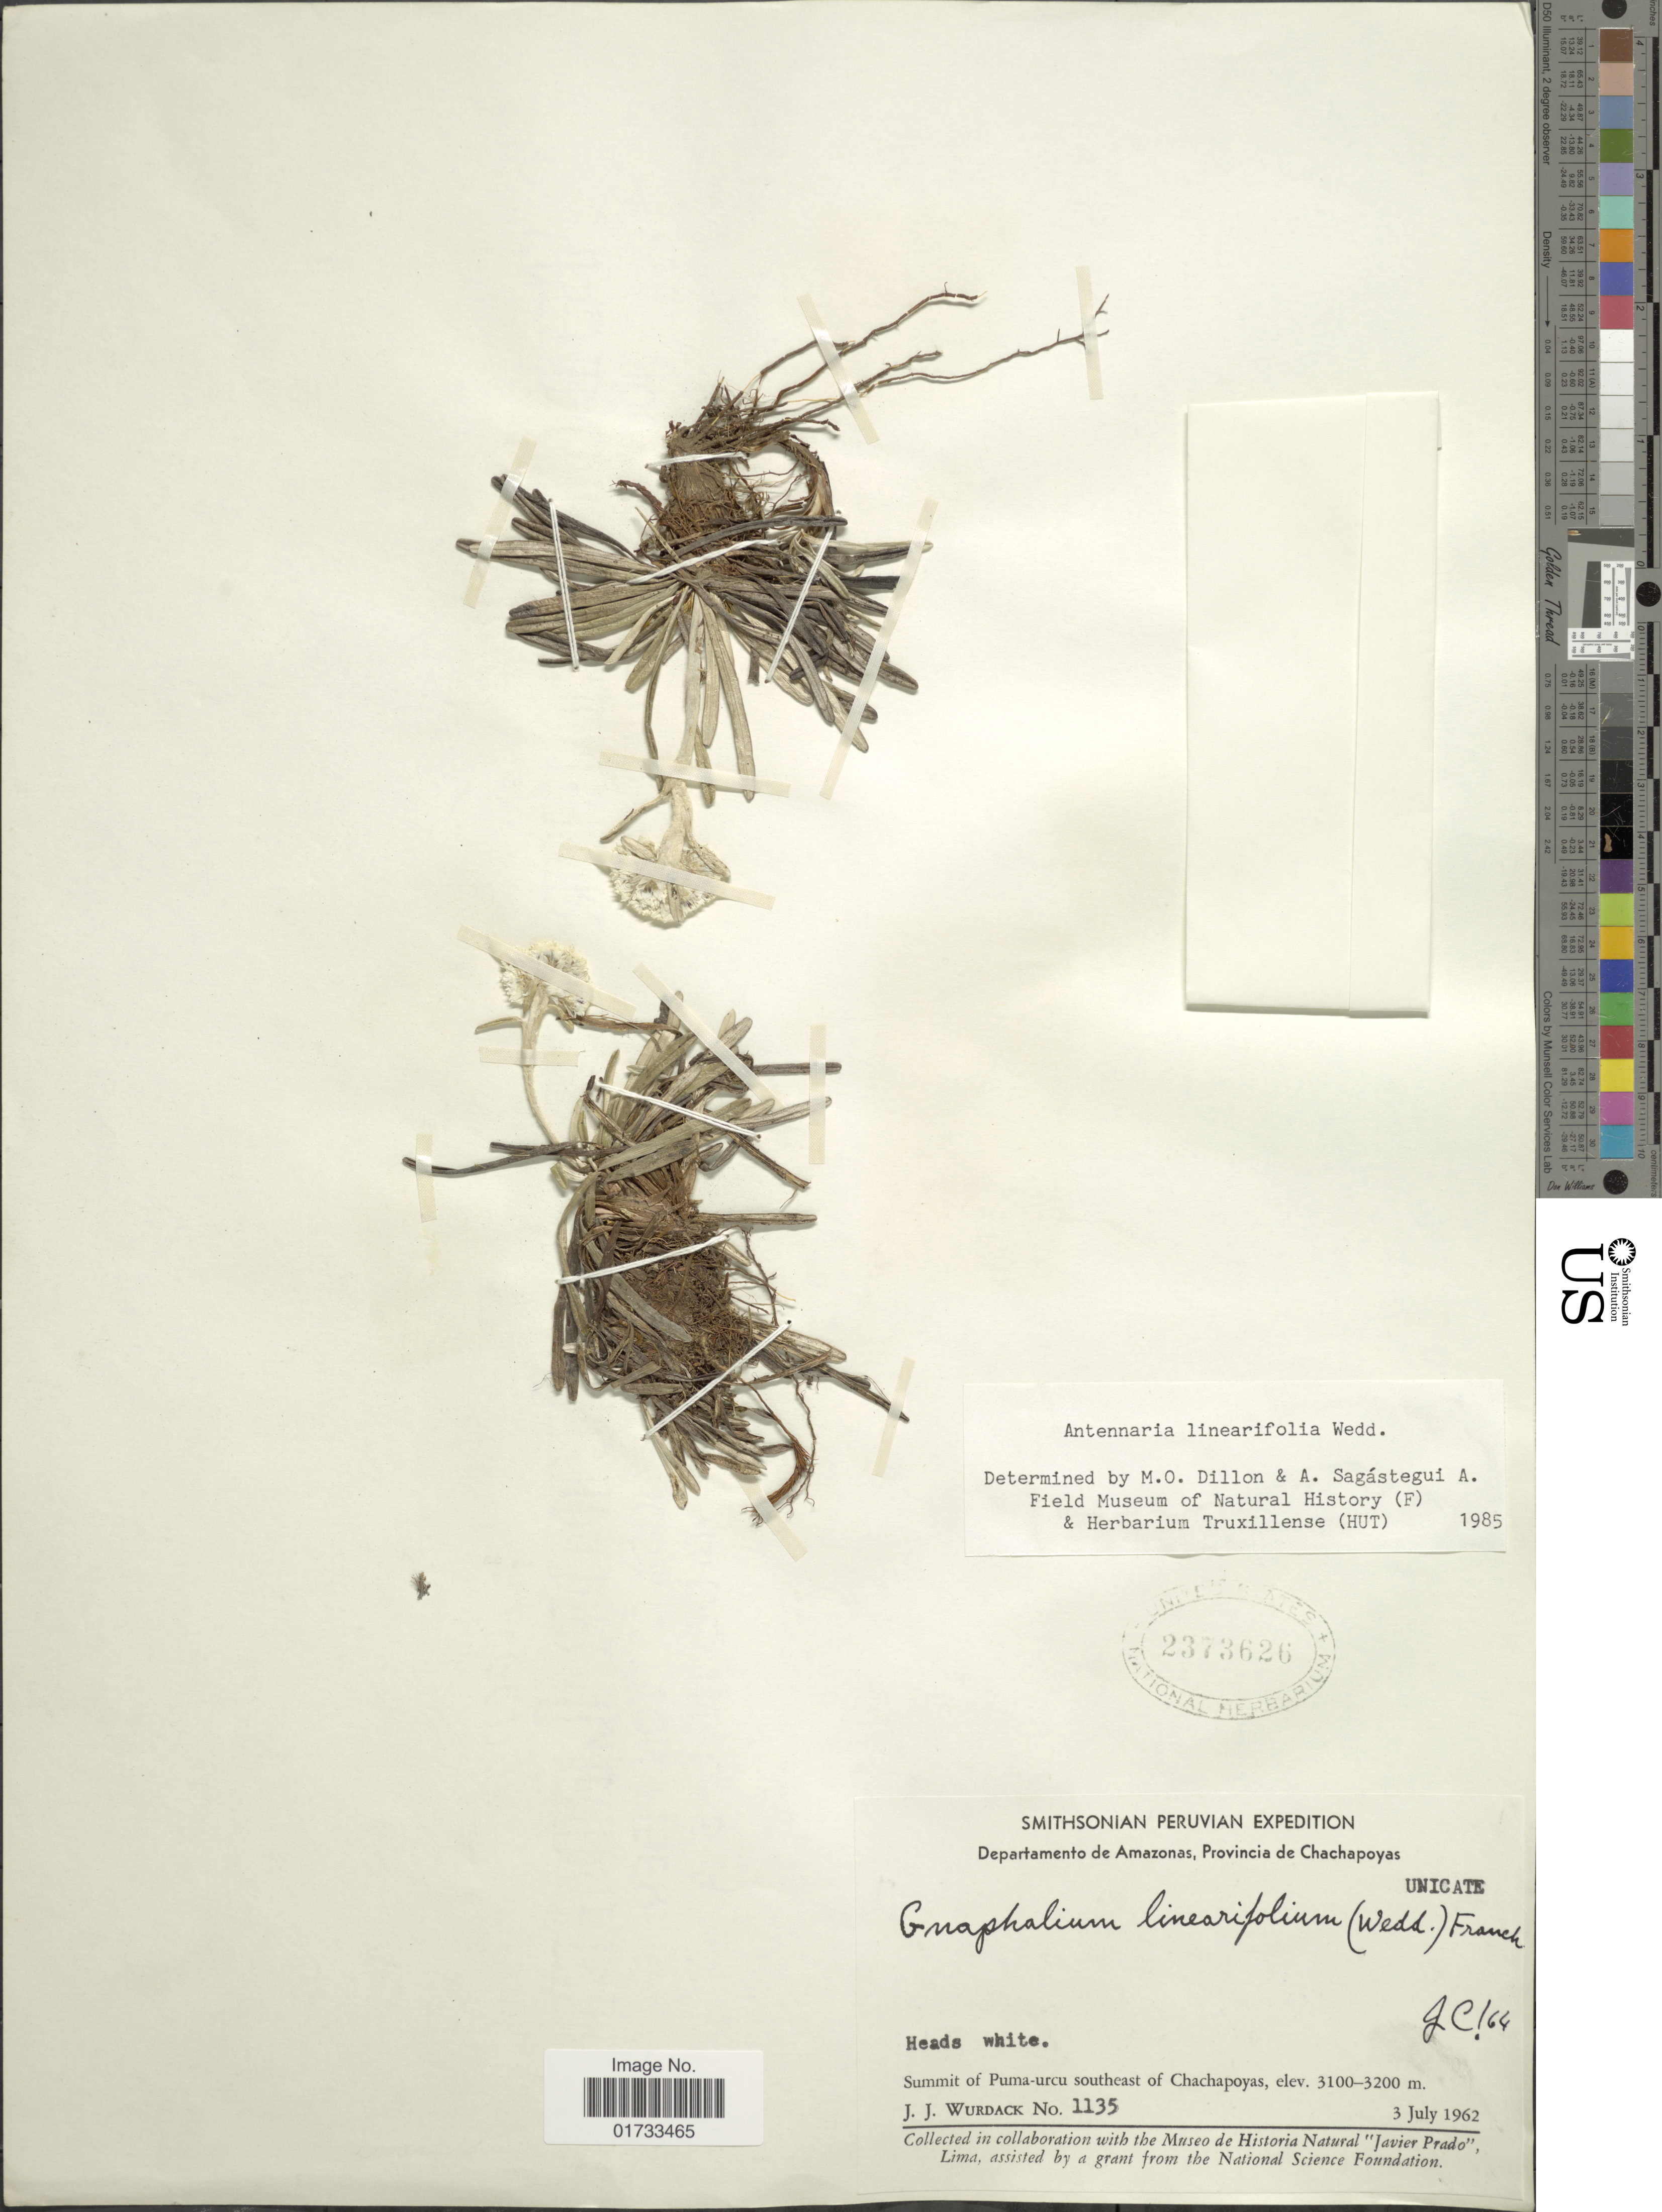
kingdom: Plantae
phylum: Tracheophyta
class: Magnoliopsida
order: Asterales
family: Asteraceae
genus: Quasiantennaria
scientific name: Quasiantennaria linearifolia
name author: (Wedd.) R.J. Bayer & M.O. Dillon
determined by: Nesom, Guy L.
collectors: J. J. Wurdack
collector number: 1135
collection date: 1962-07-03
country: Peru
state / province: Amazonas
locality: Provincia de Chachapoyas, Summit of Puma-urcu southeast of Chachapoyas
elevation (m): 3100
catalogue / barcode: US 2373626